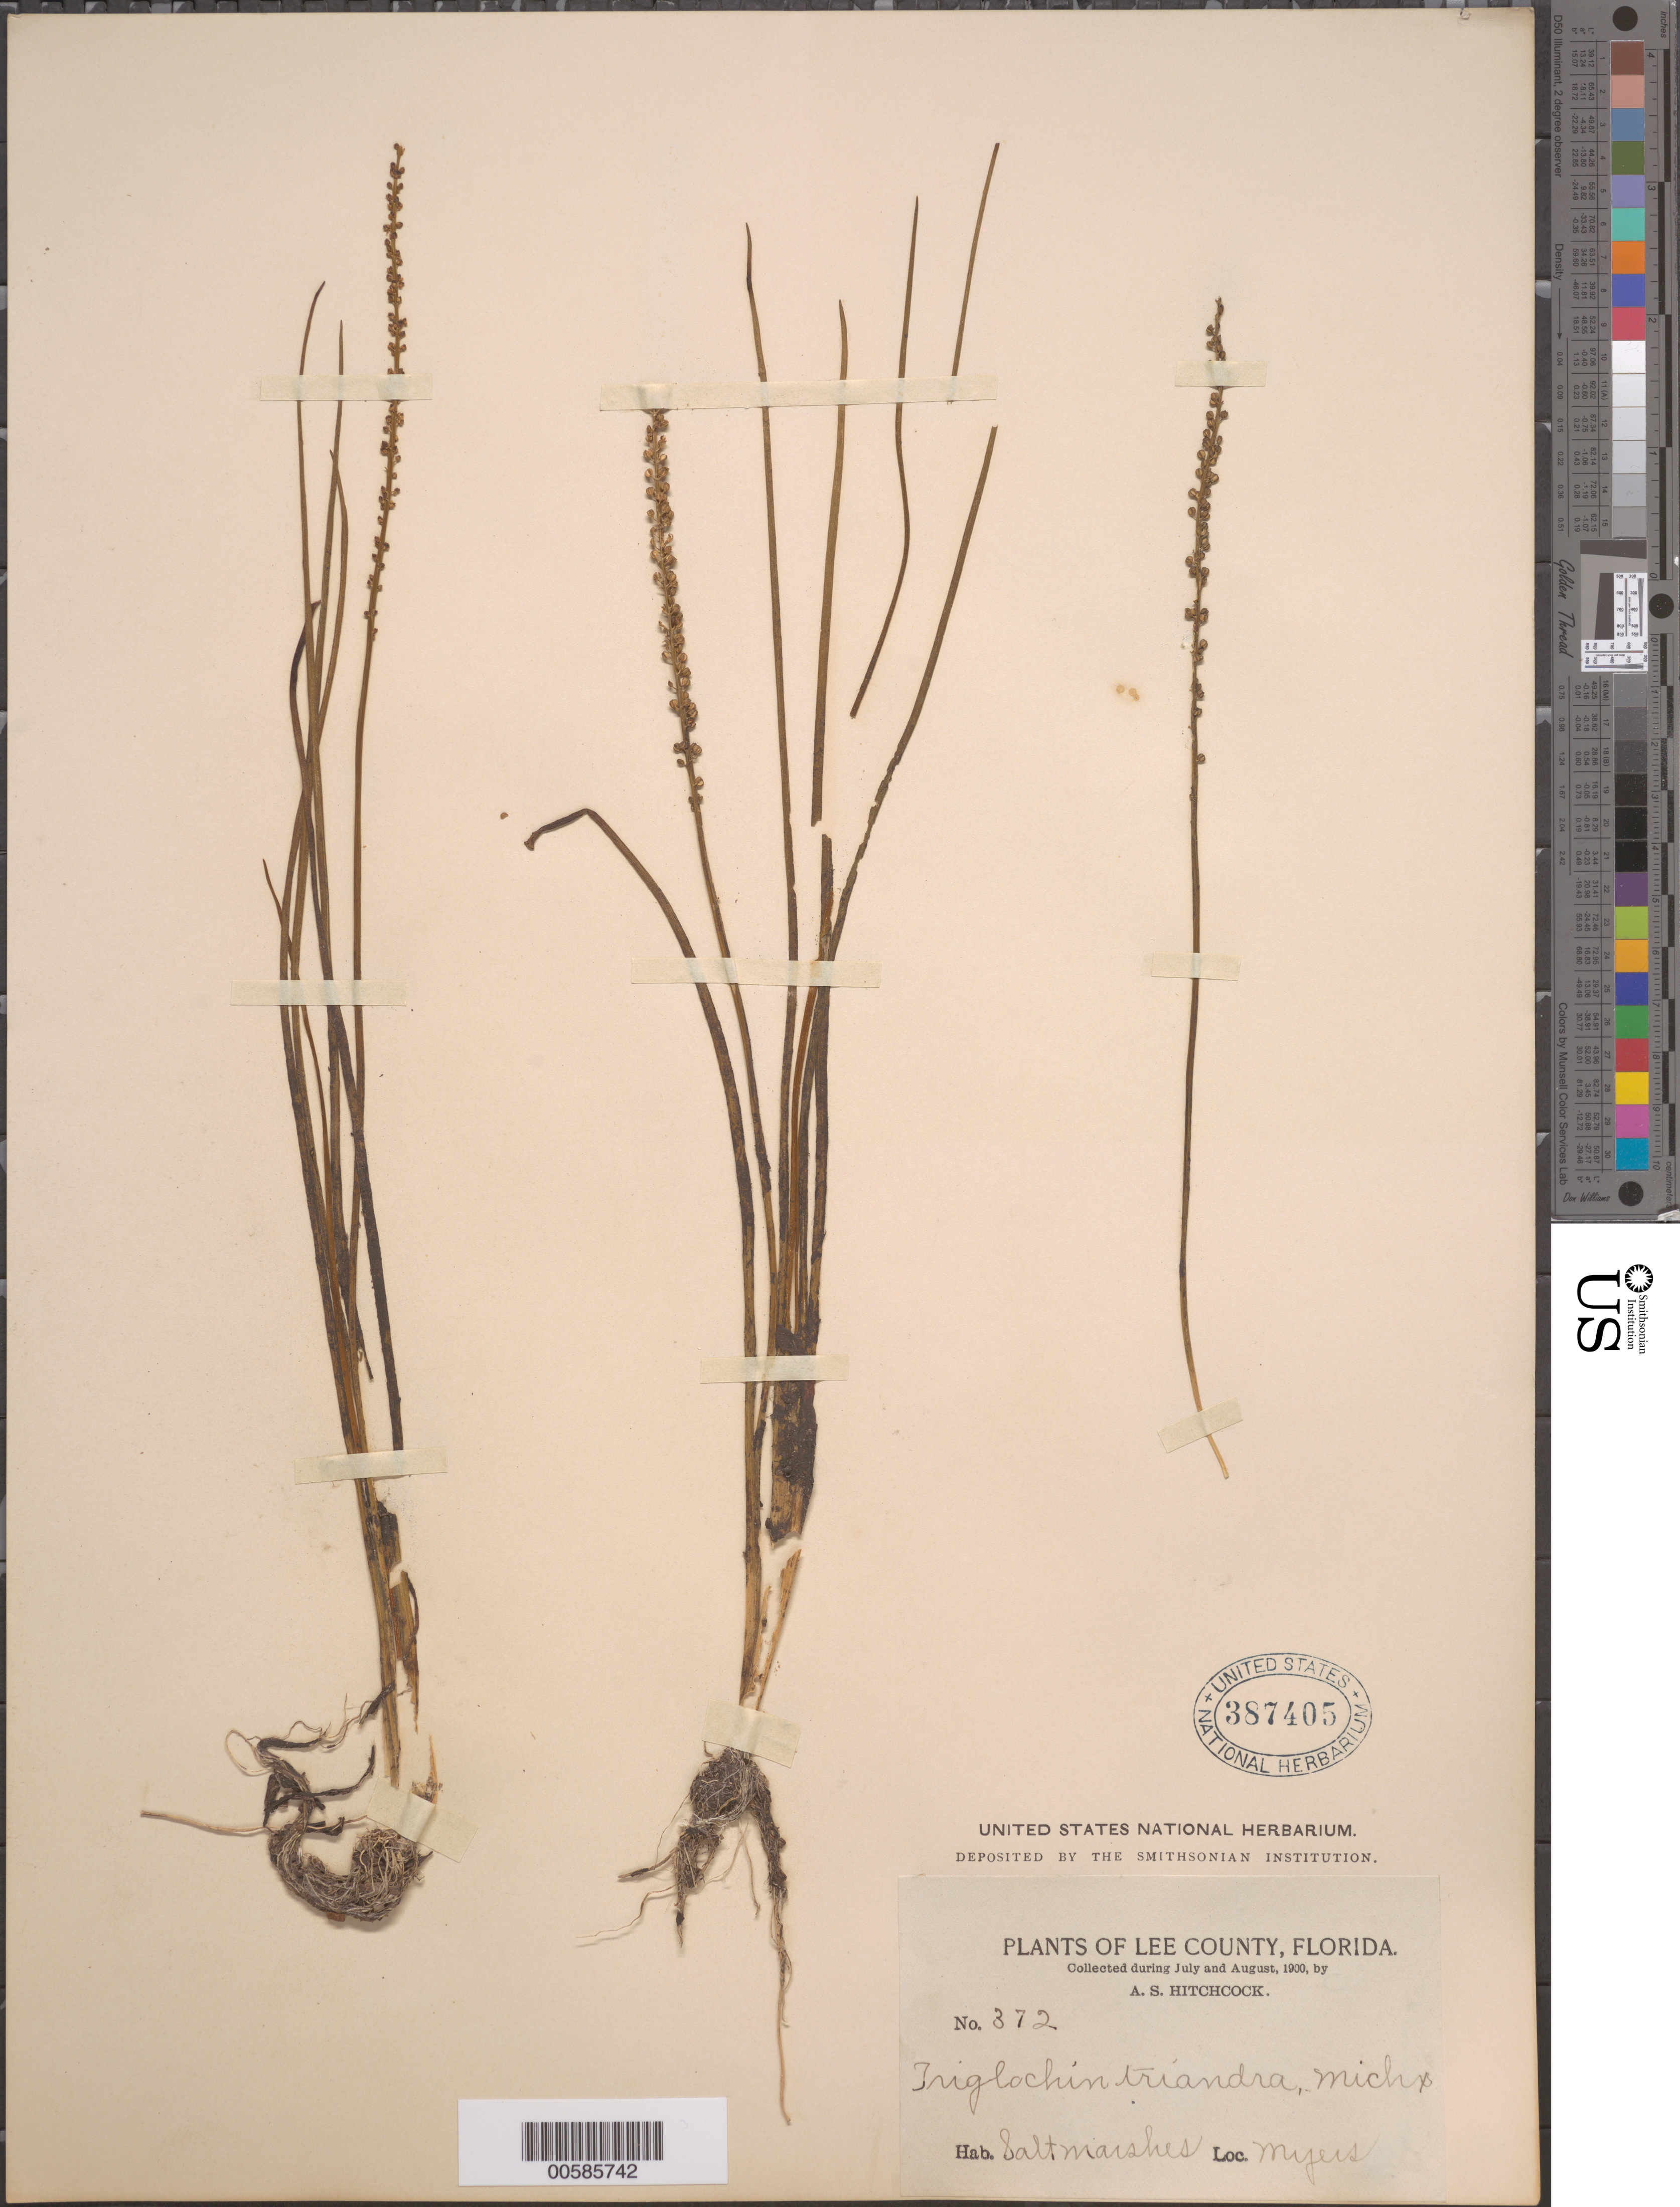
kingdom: Plantae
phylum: Tracheophyta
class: Liliopsida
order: Alismatales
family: Juncaginaceae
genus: Triglochin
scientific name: Triglochin striata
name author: Ruiz & Pav.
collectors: A. S. Hitchcock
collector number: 372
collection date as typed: Jul 1900 to -- Aug 1900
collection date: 1900-07/1900-08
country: United States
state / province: Florida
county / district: Lee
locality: Myers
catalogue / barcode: US 387405